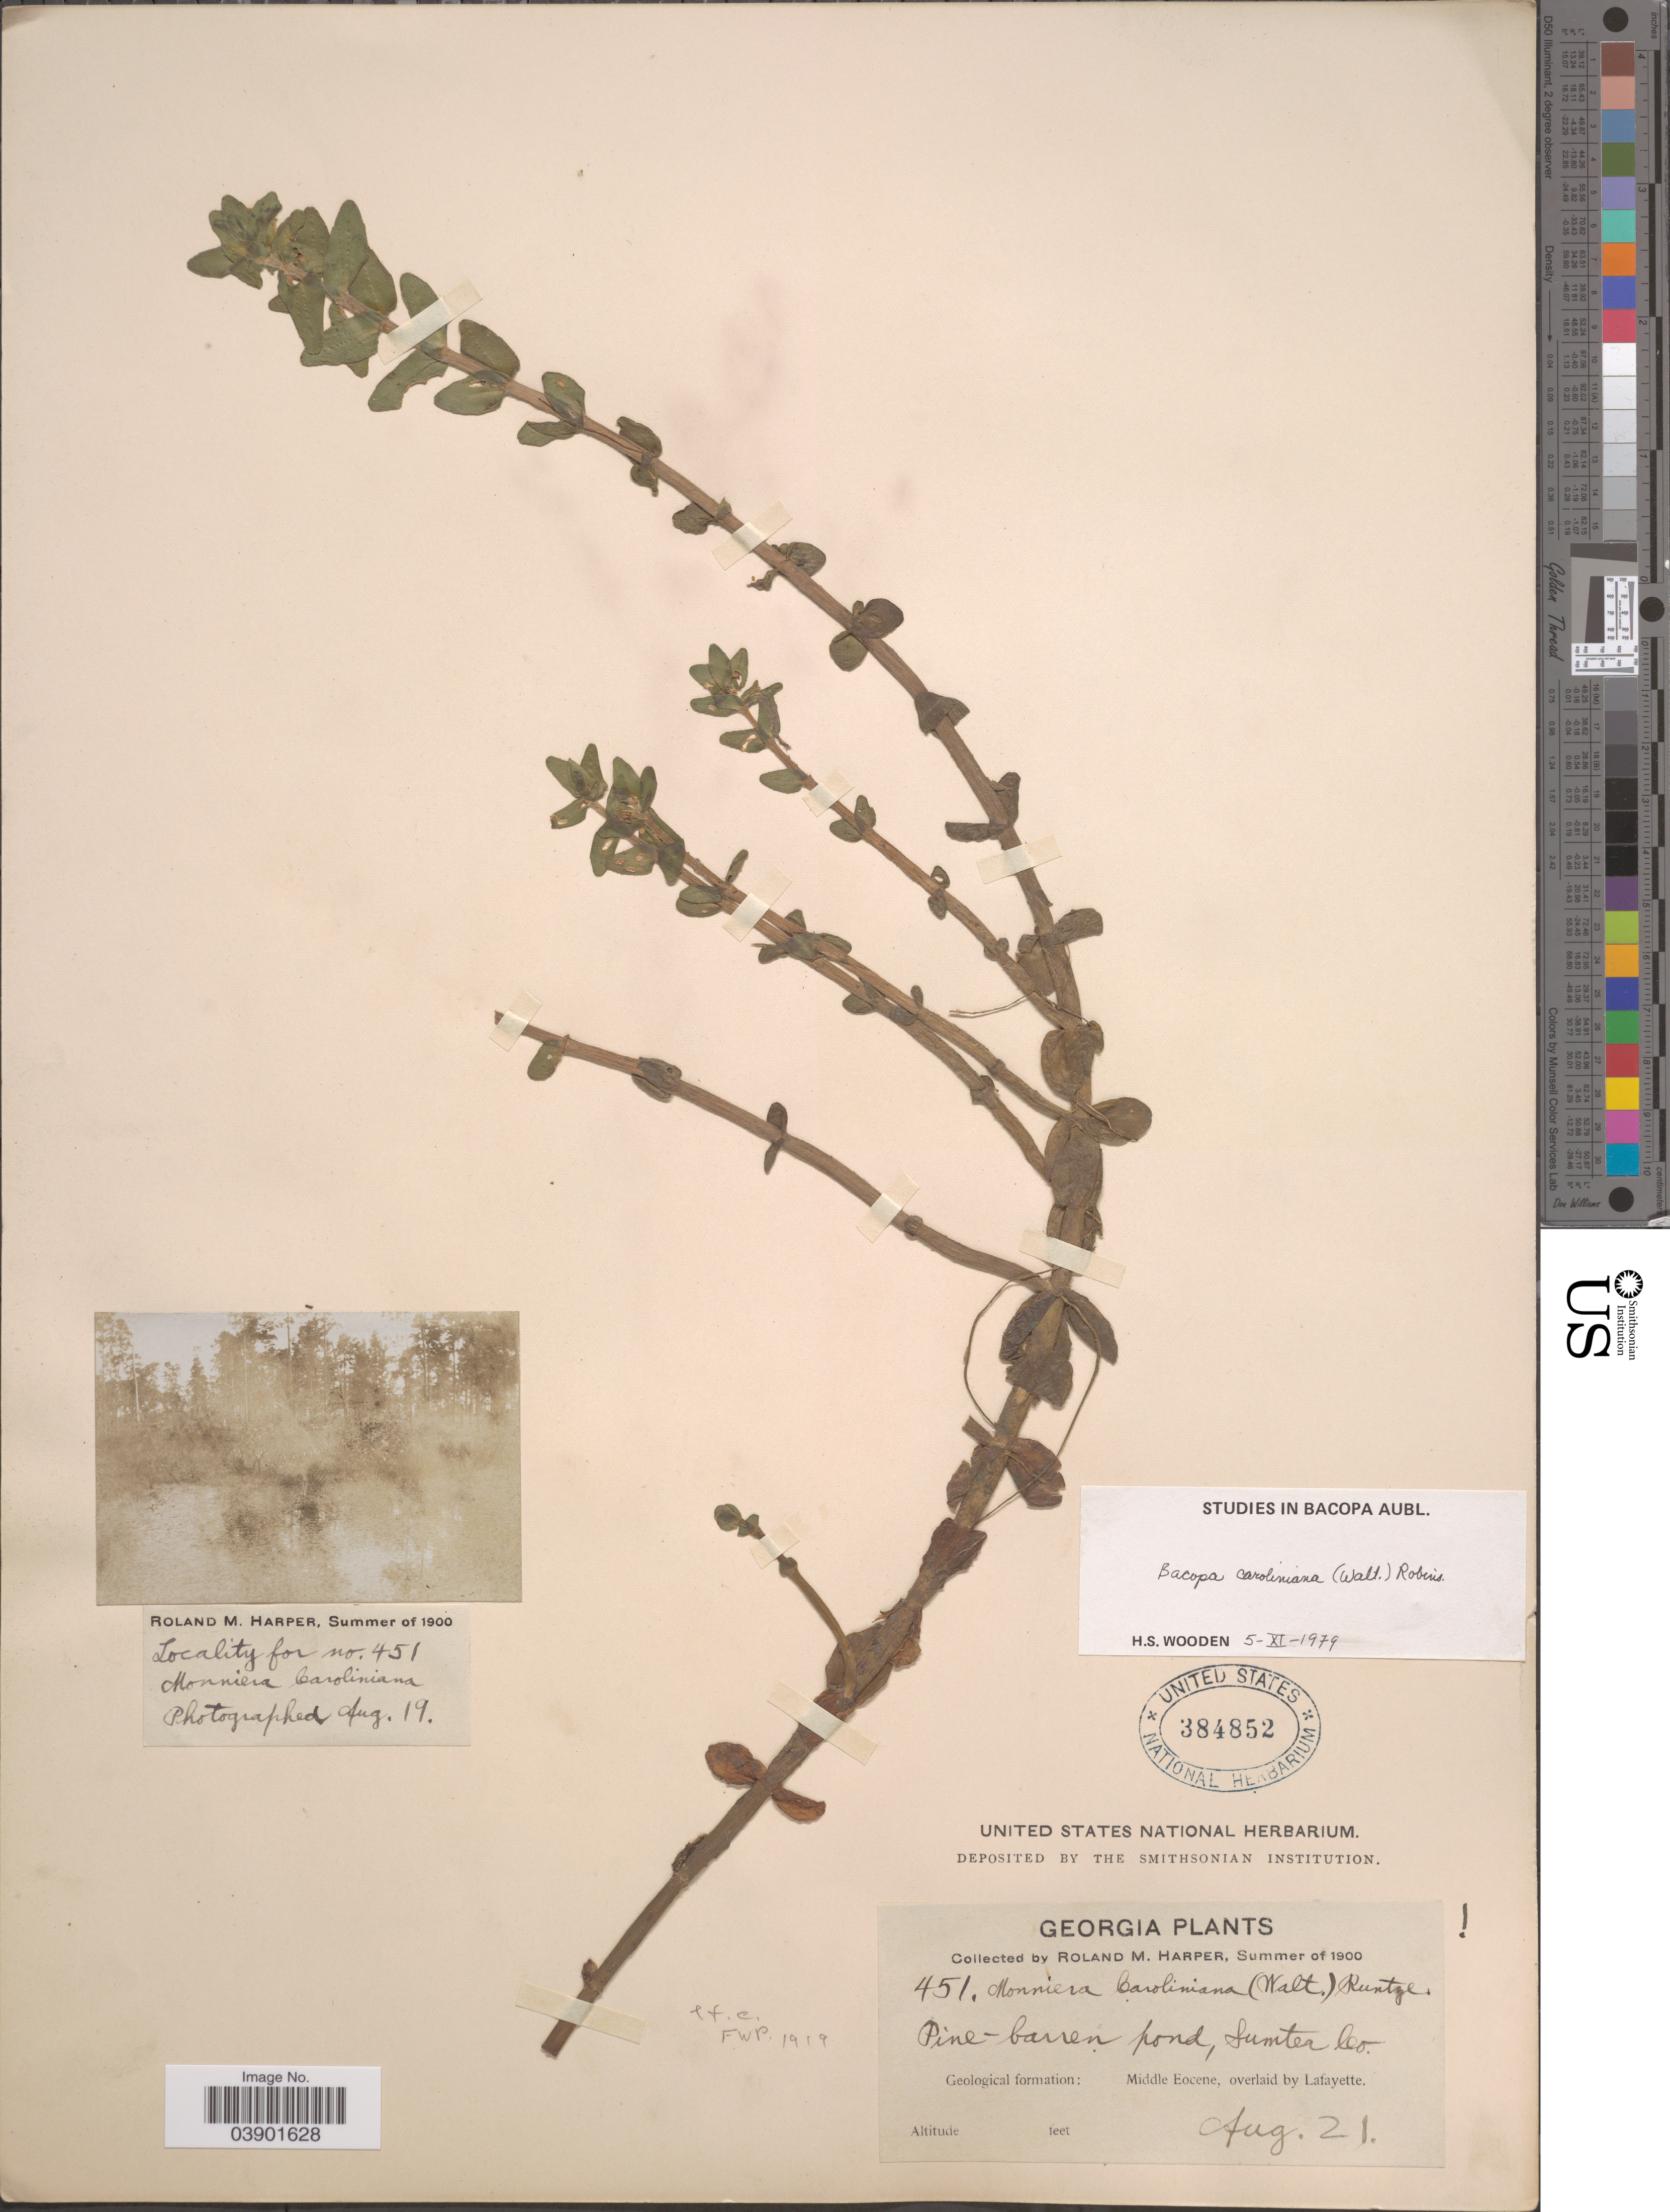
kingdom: Plantae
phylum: Tracheophyta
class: Magnoliopsida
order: Lamiales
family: Plantaginaceae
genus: Bacopa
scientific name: Bacopa caroliniana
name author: (Walter) B.L. Rob.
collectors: R. M. Harper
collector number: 451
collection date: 1900-08-19/1900-08-21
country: United States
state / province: Florida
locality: Sumter Co. Geological formation: Middle Eocene, overlaid by Lafayette.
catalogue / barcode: US 384852